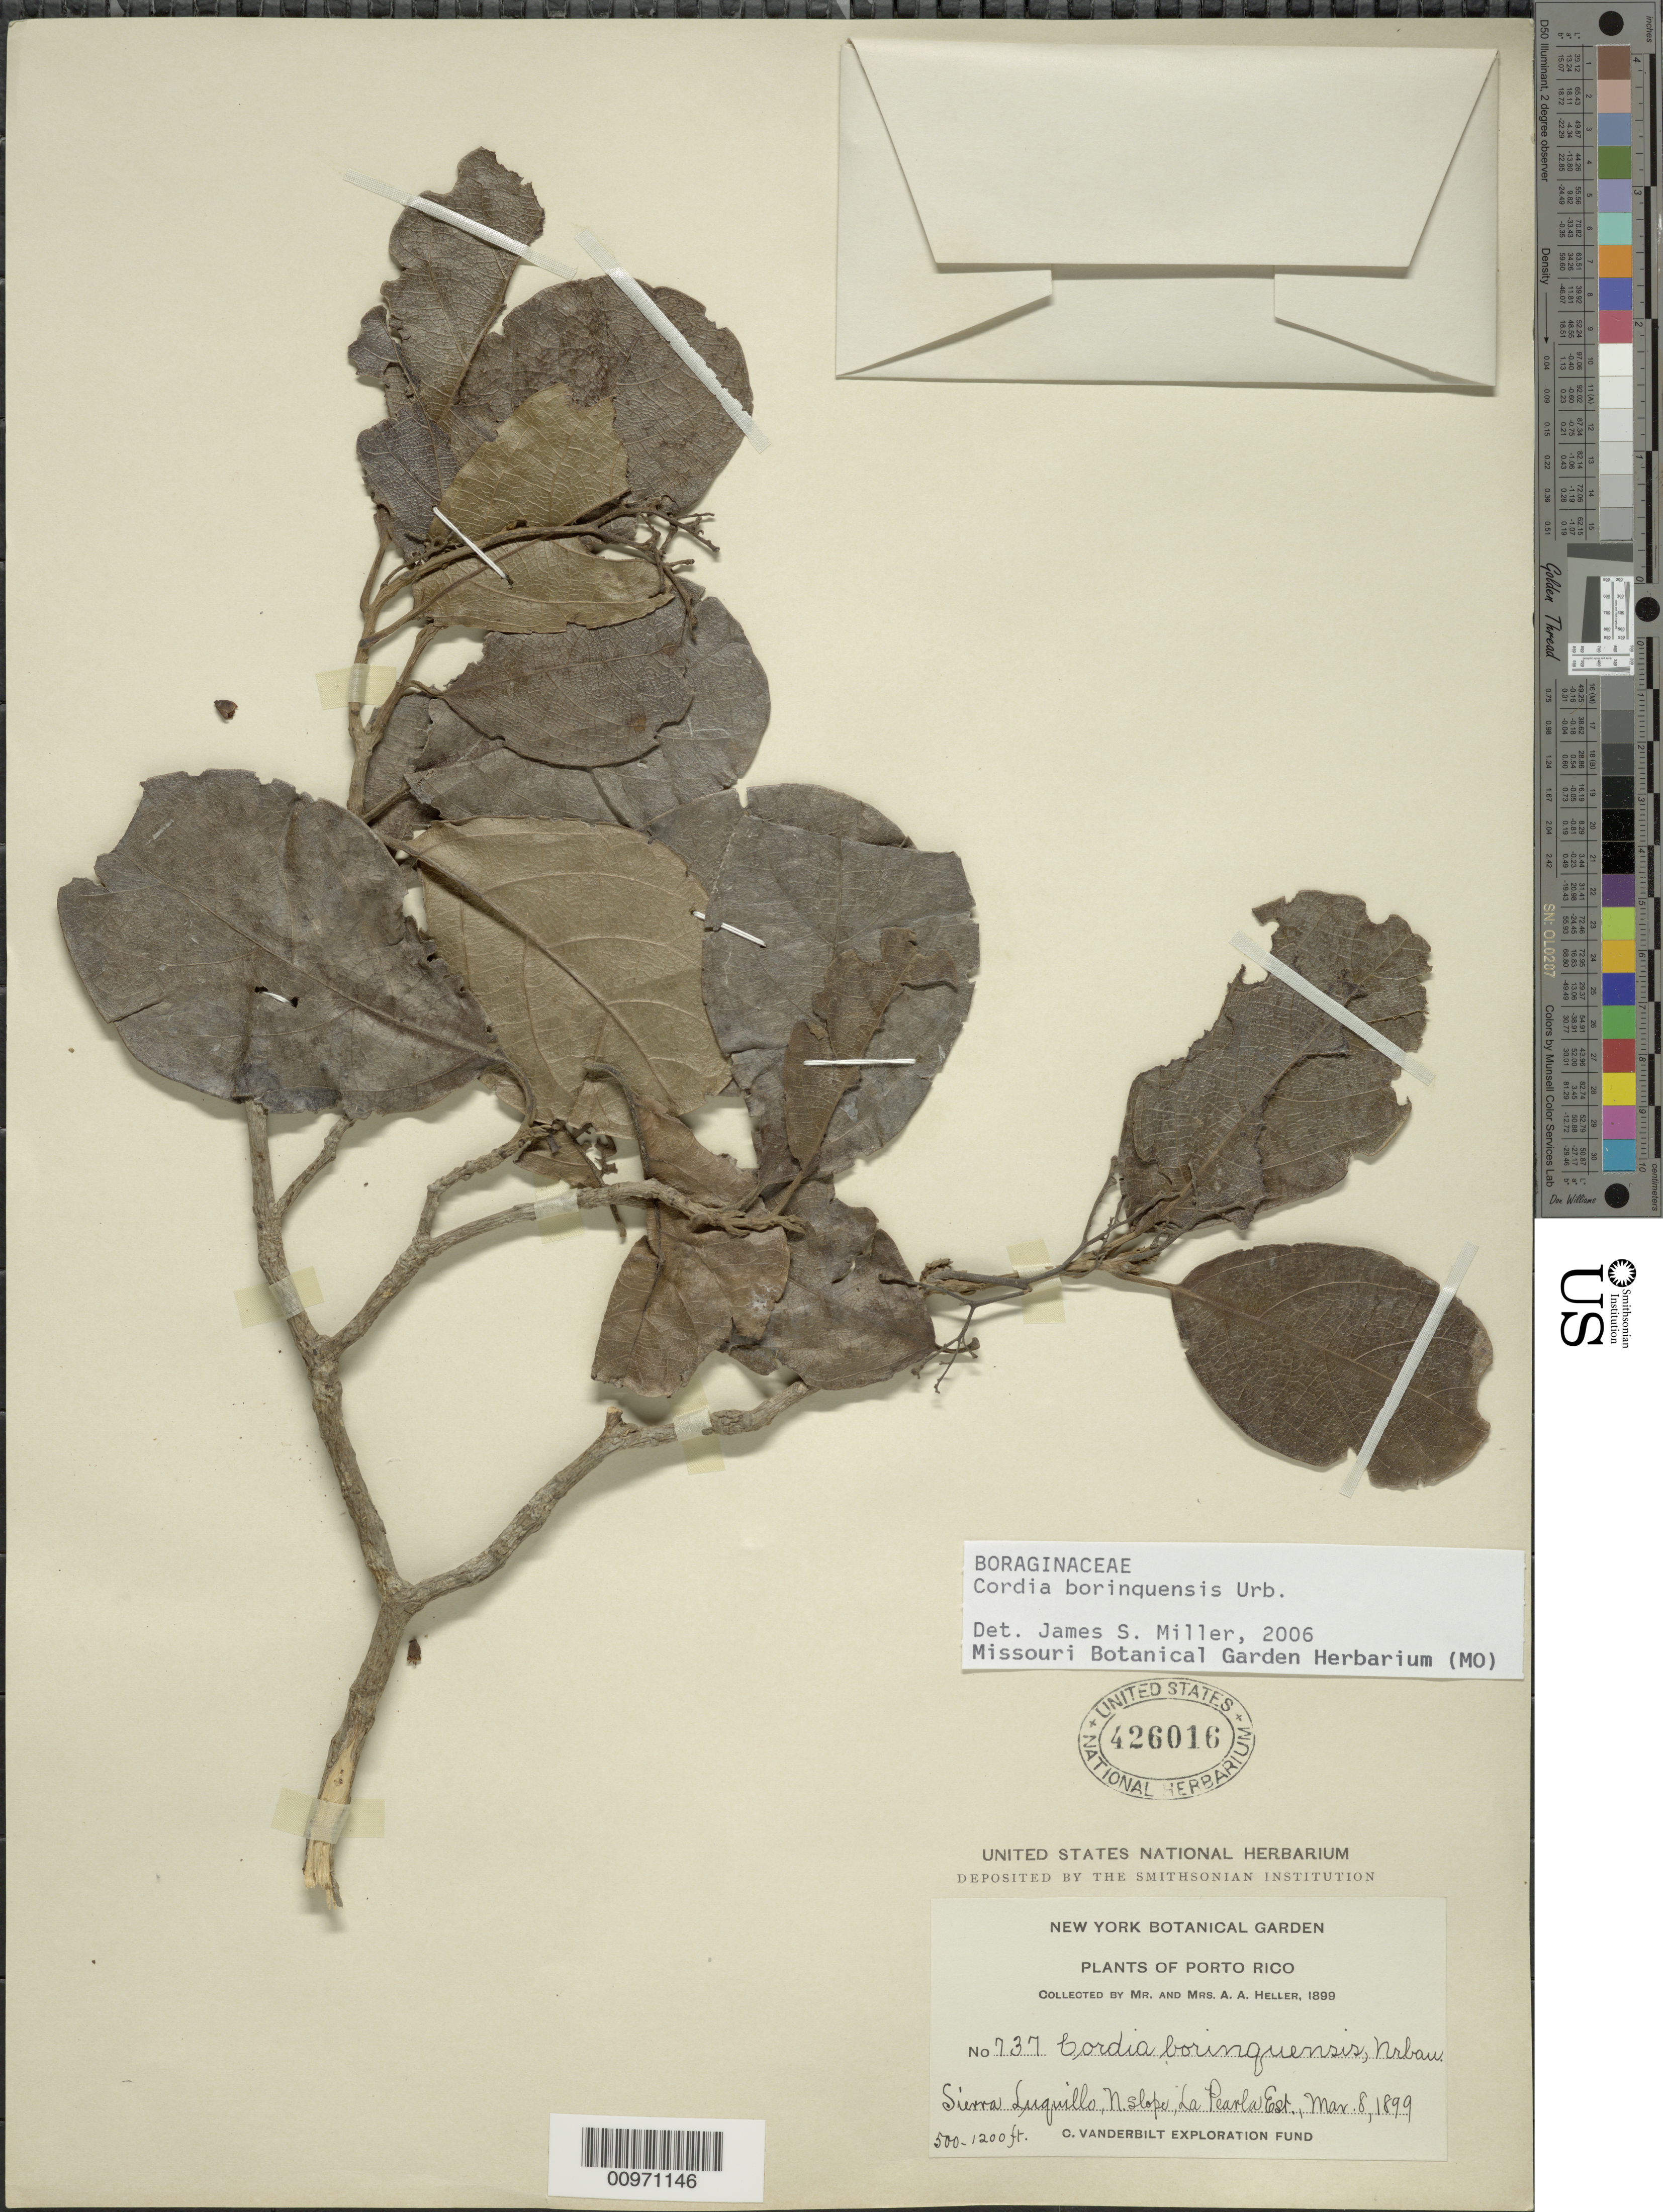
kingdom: Plantae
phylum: Tracheophyta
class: Magnoliopsida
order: Boraginales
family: Cordiaceae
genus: Cordia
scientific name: Cordia borinquensis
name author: Urb.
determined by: Miller, James S., (MO), Missouri Botanical Garden (UNITED STATES)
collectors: A. A. Heller & E. G. Heller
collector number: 737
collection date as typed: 08 Mar 1899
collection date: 1899-03-08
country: Puerto Rico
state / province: Luquillo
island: Puerto Rico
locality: Sierra Luquillo, N slope, La Pearla Est.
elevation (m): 152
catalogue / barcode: US 426016